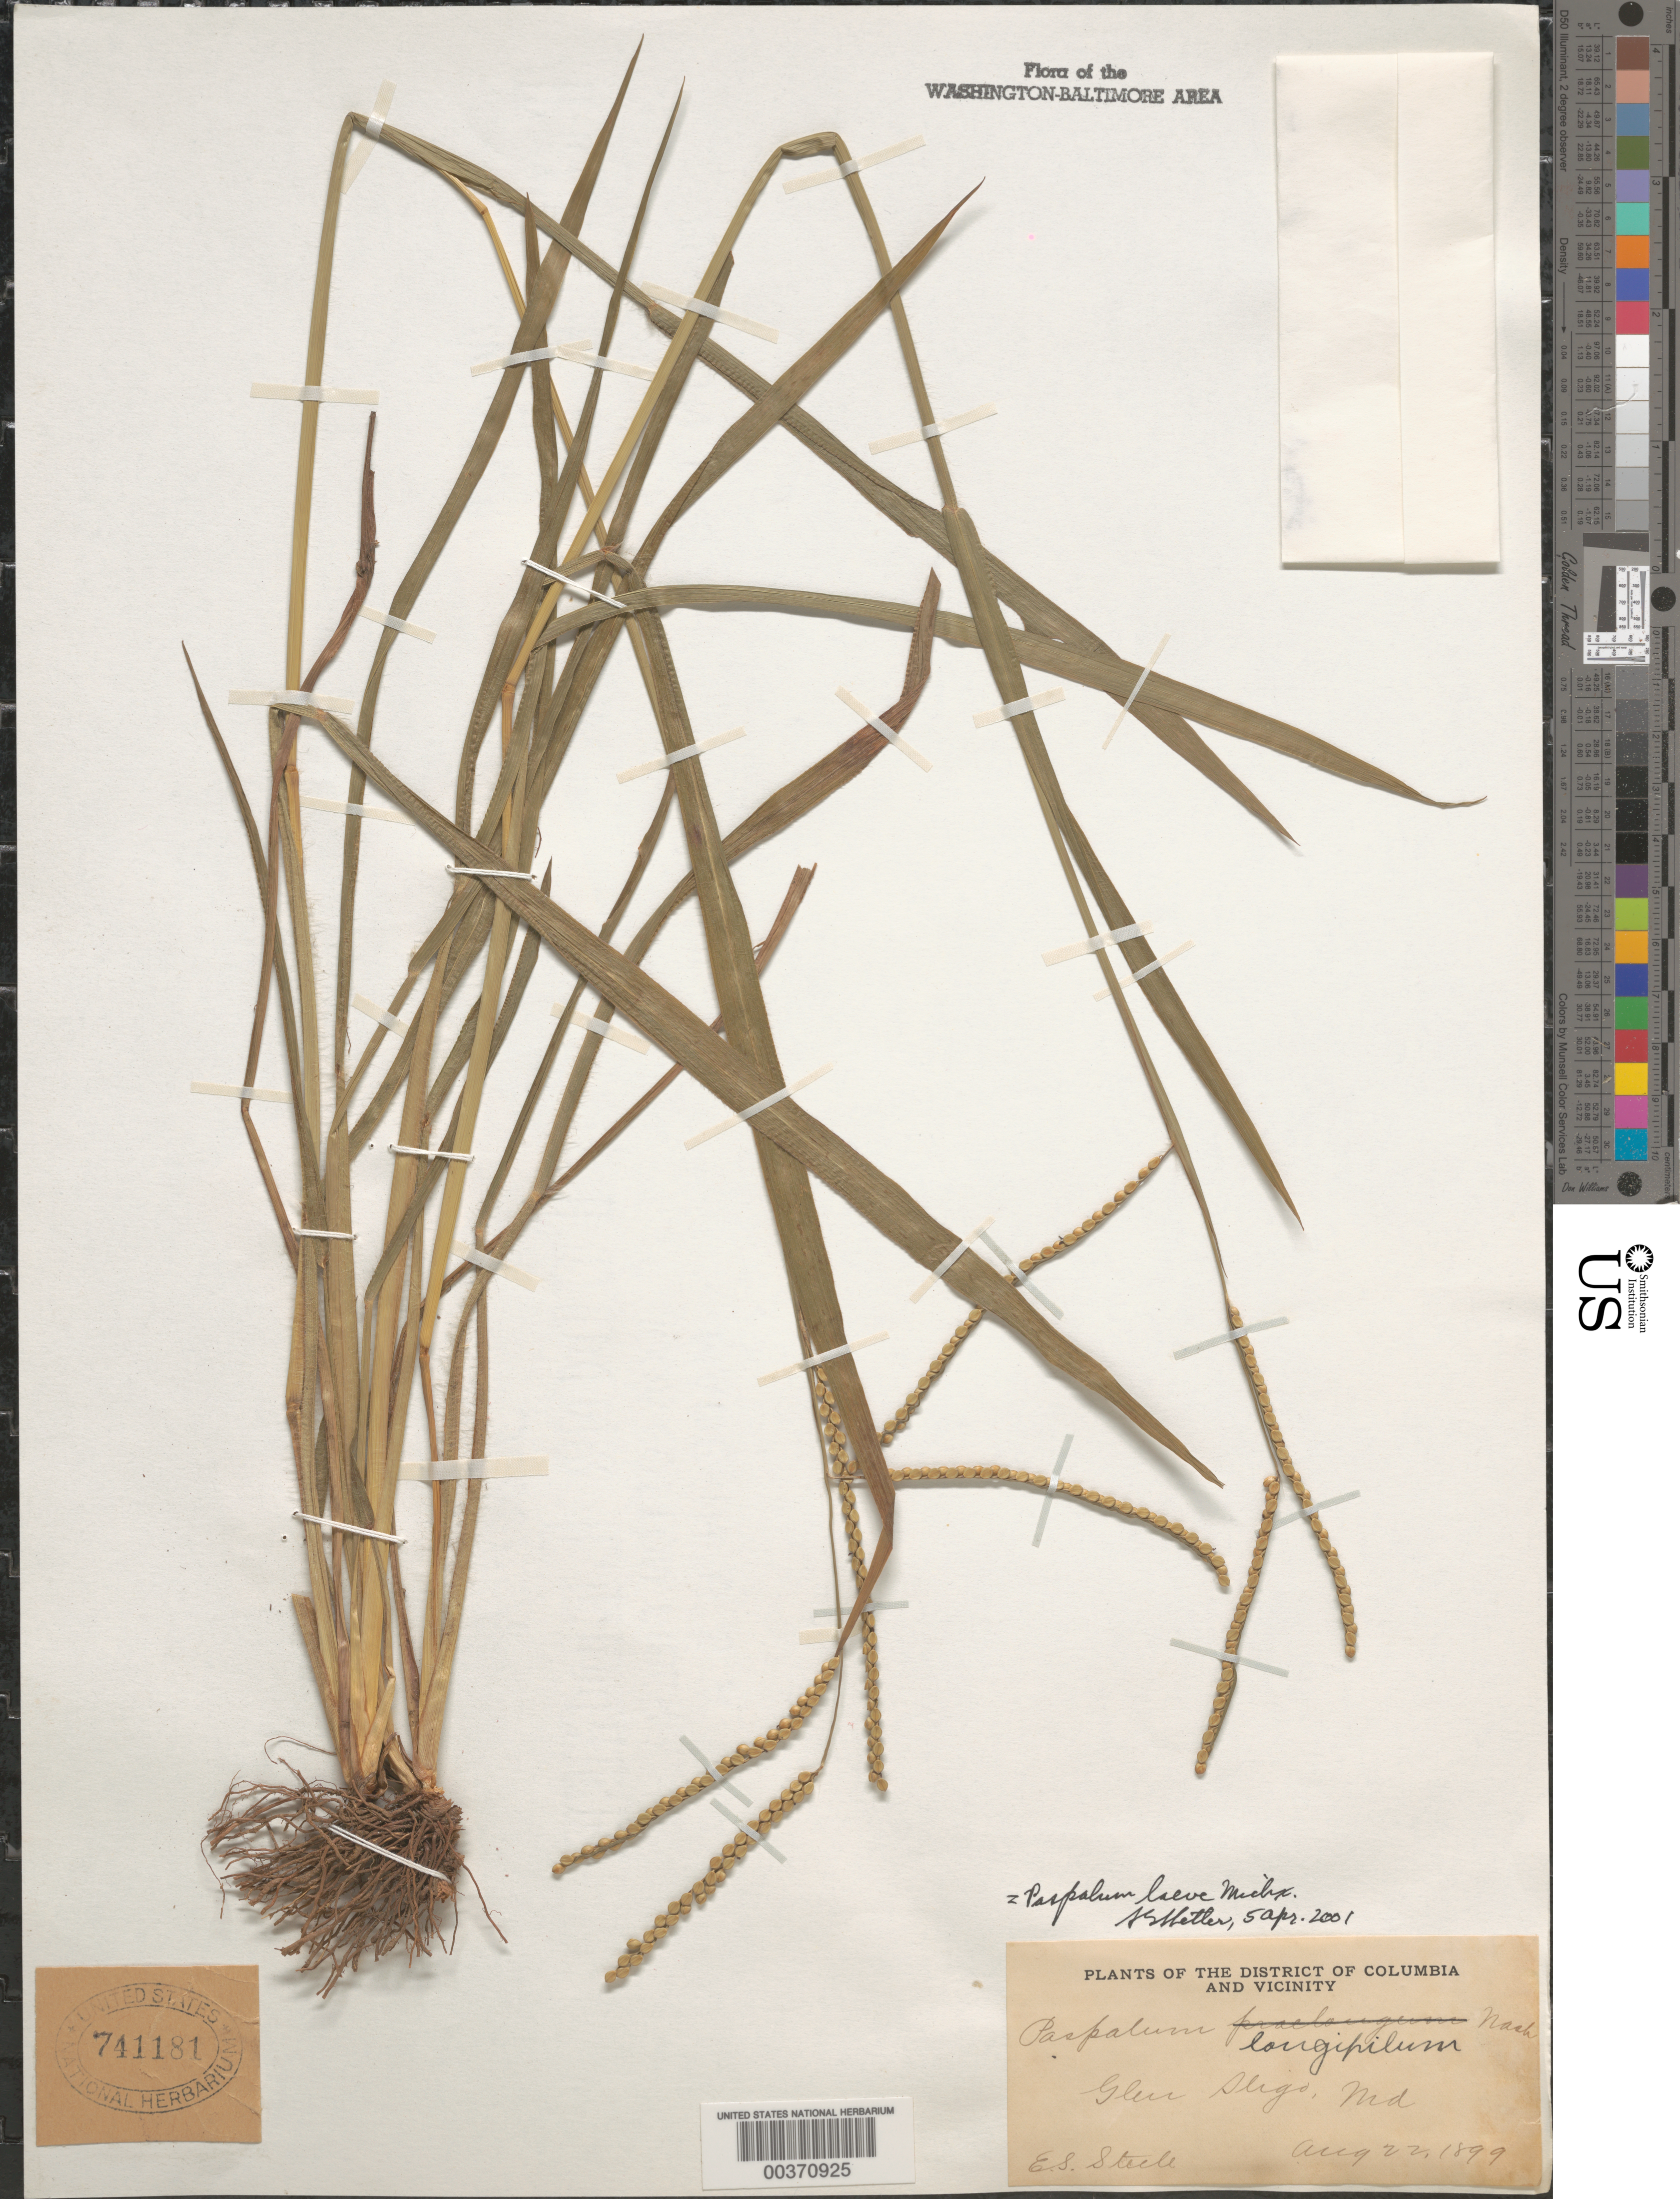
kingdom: Plantae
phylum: Tracheophyta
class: Liliopsida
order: Poales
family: Poaceae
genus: Paspalum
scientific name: Paspalum laeve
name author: Michx.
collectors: E. Steele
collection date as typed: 22 Aug 1899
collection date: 1899-08-22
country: United States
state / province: Maryland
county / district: Prince George's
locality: Glen Sligo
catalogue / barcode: US 741181